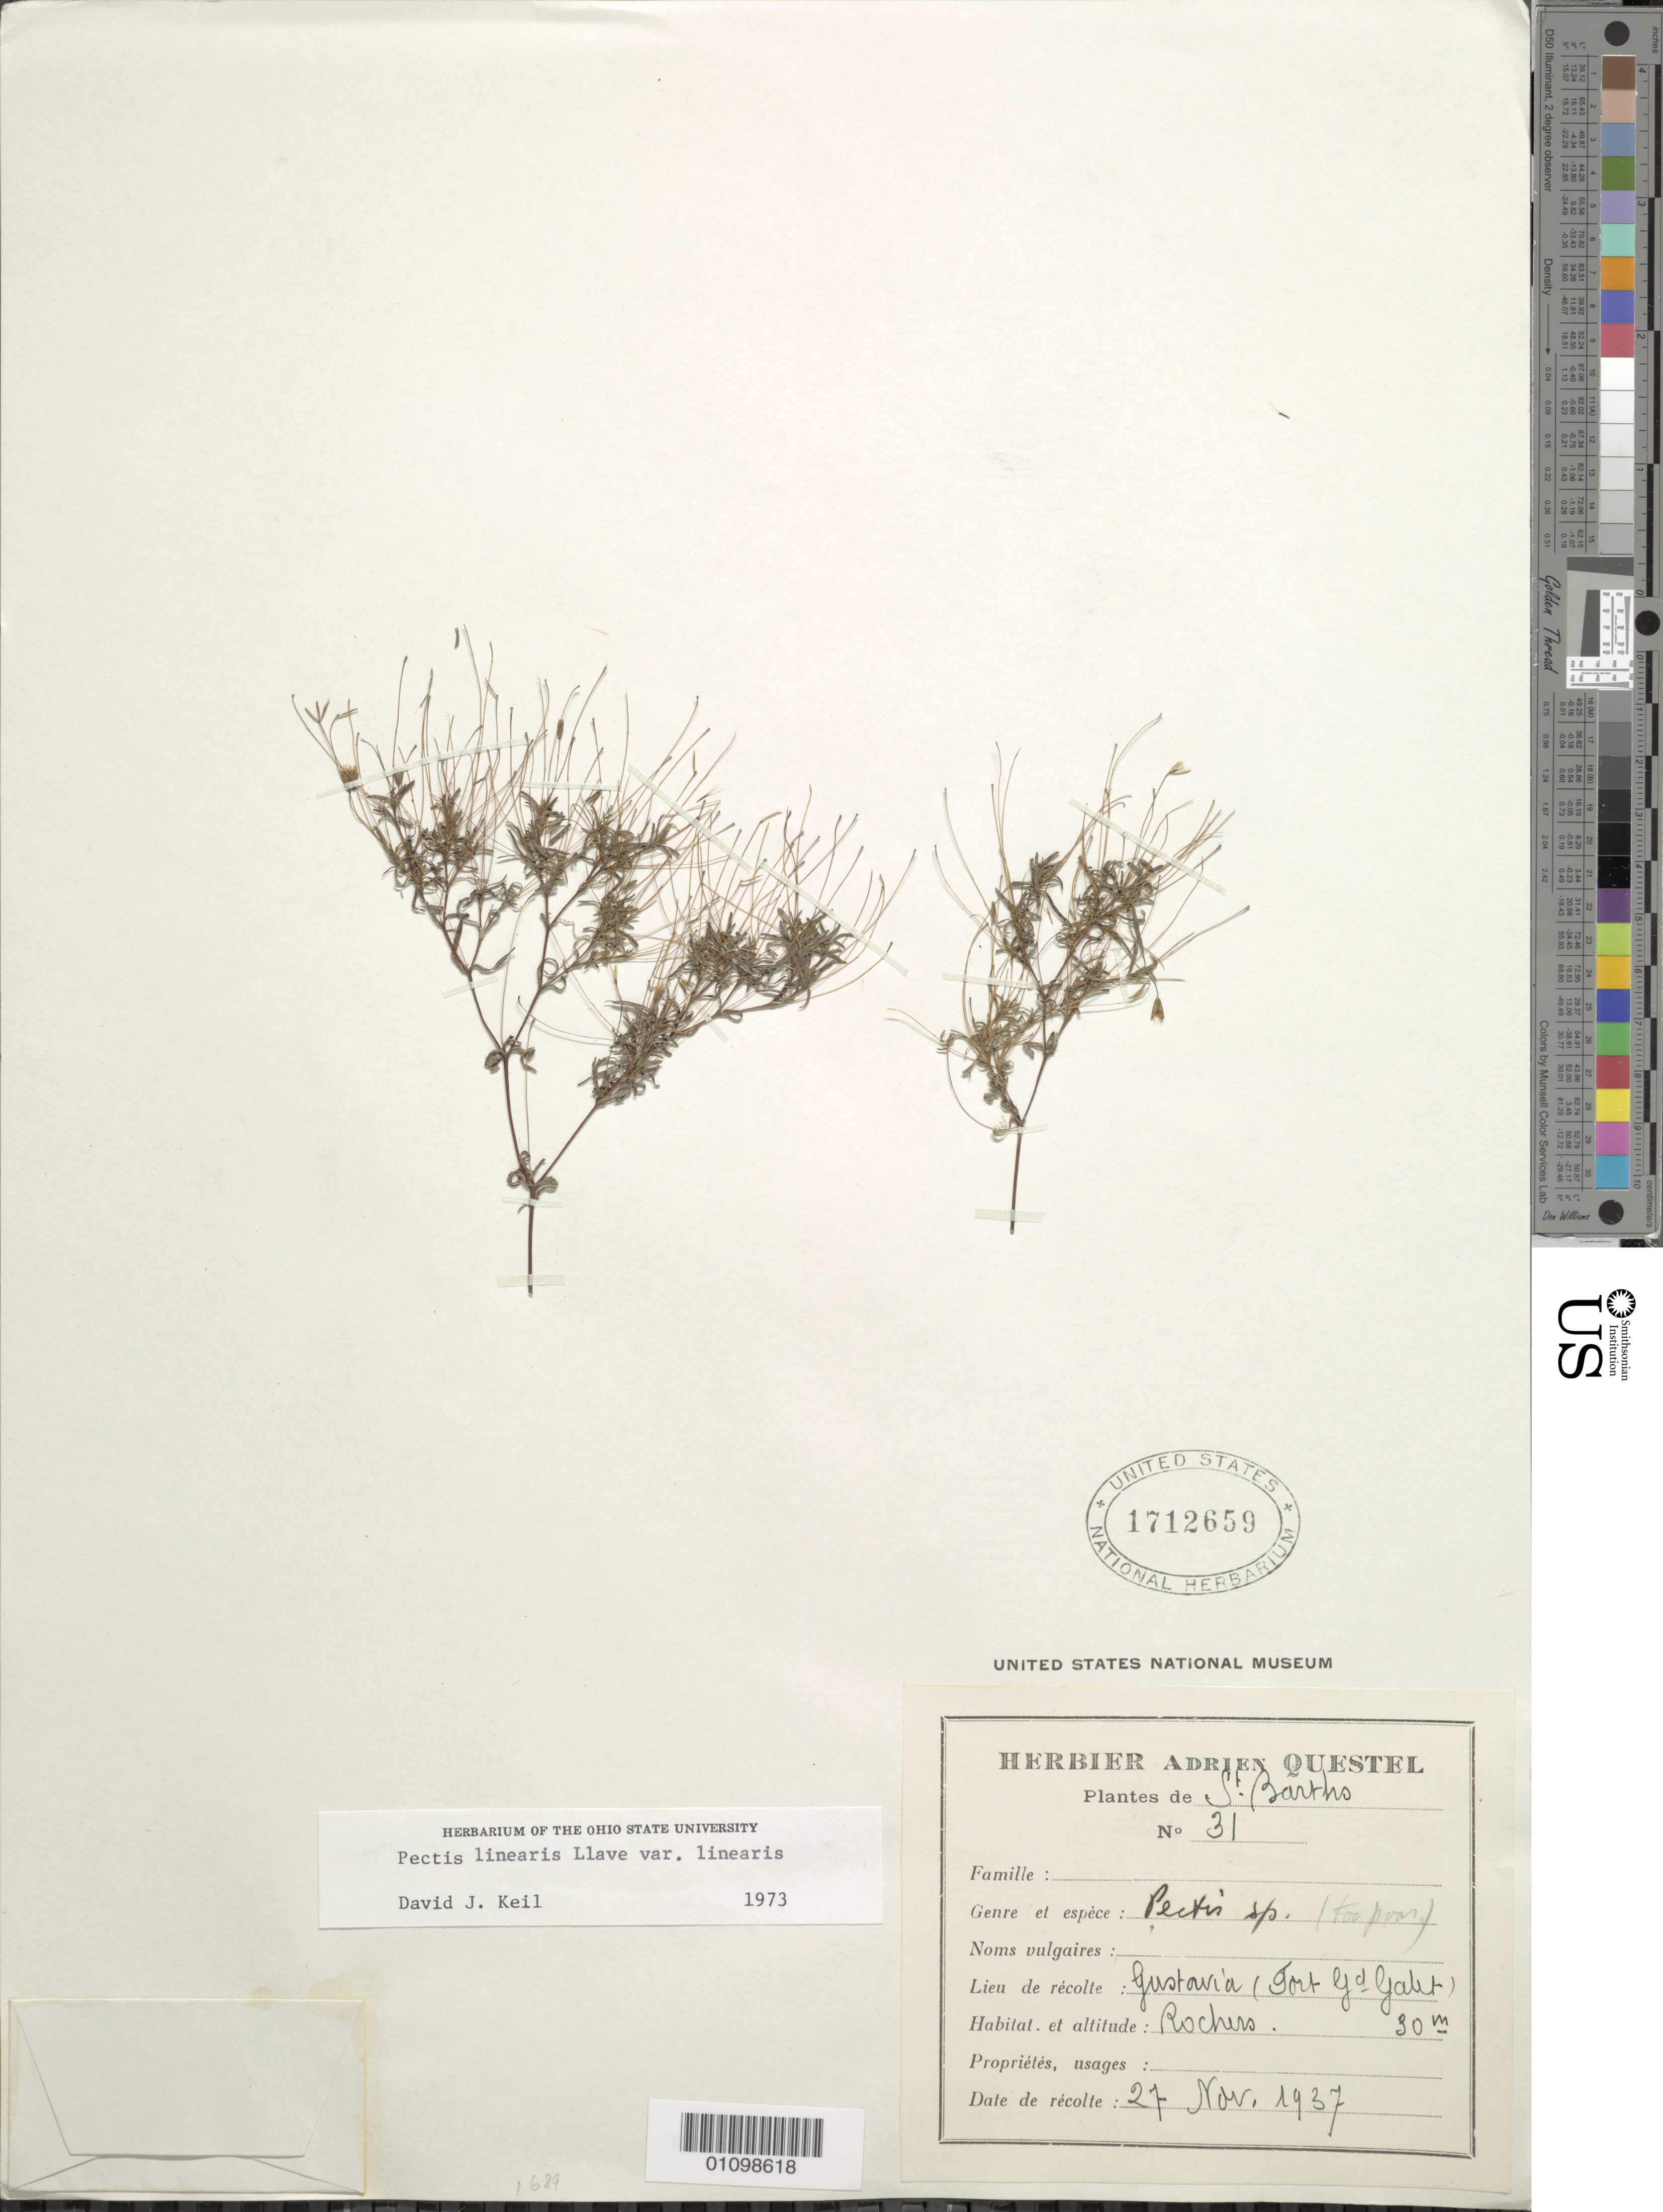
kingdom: Plantae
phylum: Tracheophyta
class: Magnoliopsida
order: Asterales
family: Asteraceae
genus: Pectis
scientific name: Pectis linearis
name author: La Llave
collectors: A. Questel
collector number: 31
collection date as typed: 27 Nov 1937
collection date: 1937-11-27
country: Saint Barthélemy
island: St. Barthélemy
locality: Gustaria, Fort of Galet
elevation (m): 30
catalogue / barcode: US 1712659